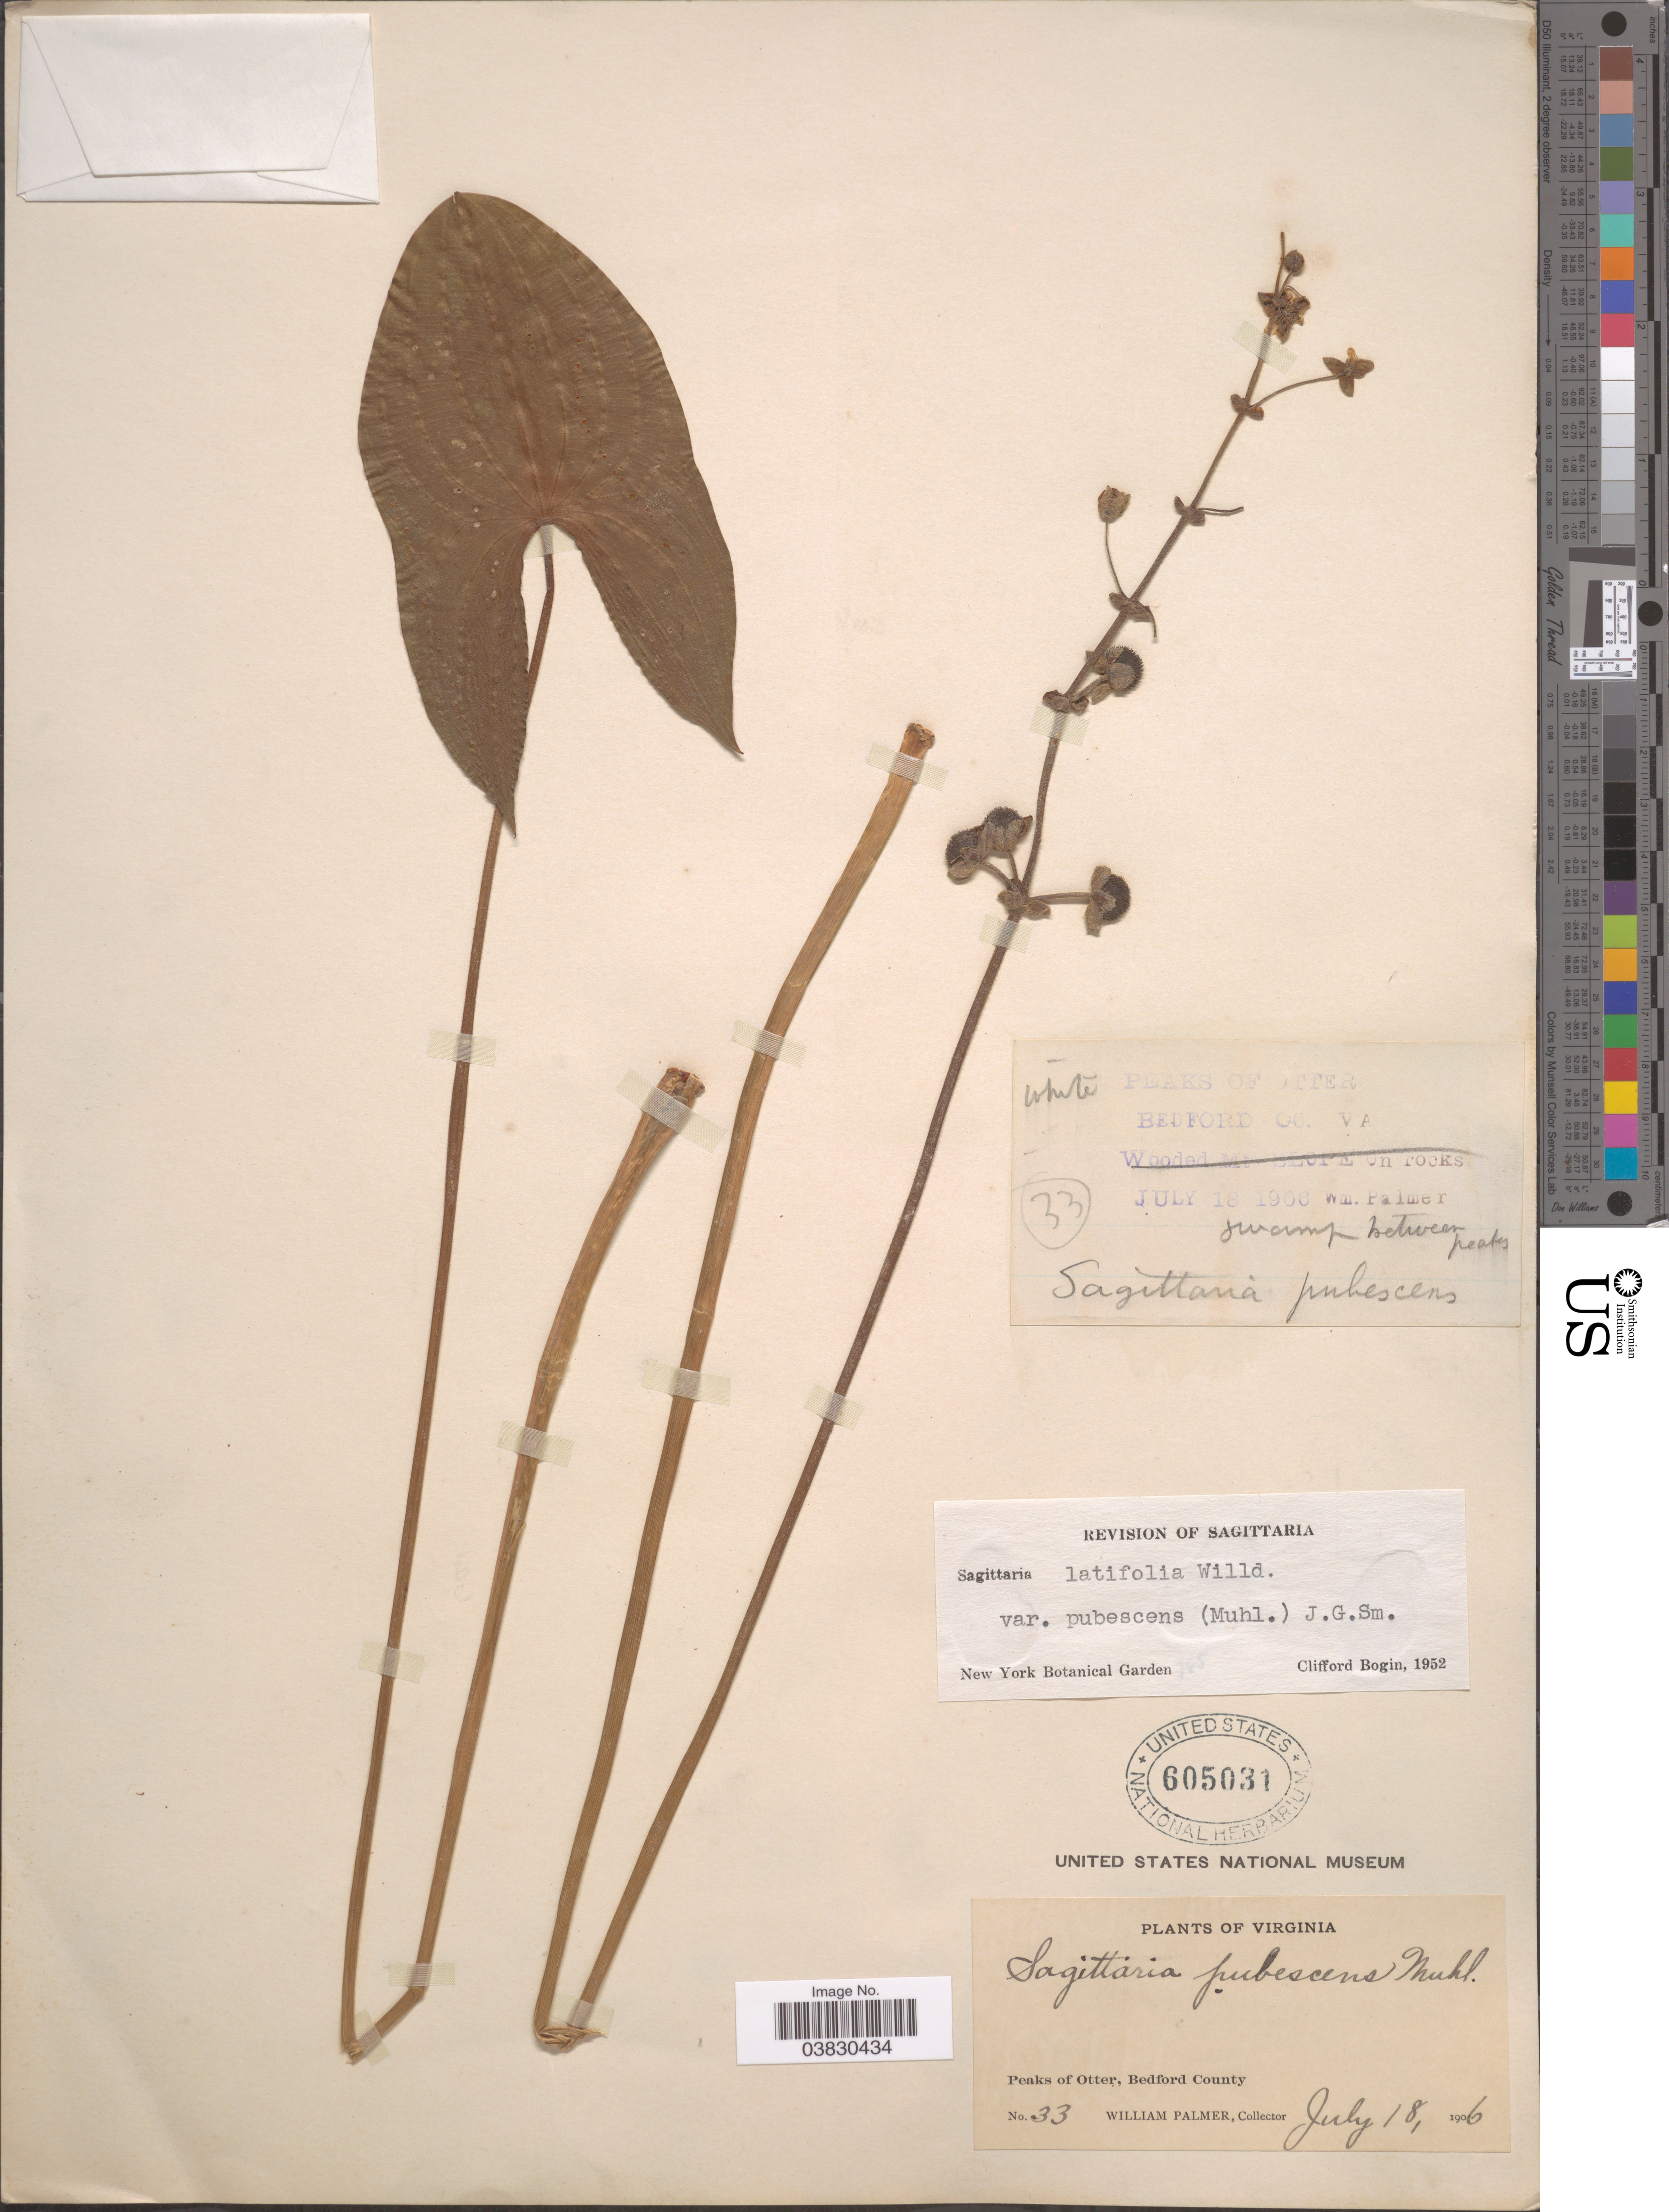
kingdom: Plantae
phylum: Tracheophyta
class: Liliopsida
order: Alismatales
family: Alismataceae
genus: Sagittaria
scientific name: Sagittaria latifolia var. pubescens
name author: (Muhl.) J.G. Sm.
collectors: W. Palmer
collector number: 33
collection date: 1906-07-18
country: United States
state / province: Virginia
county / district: Bedford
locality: Peaks of Otter, Bedford County.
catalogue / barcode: US 605031